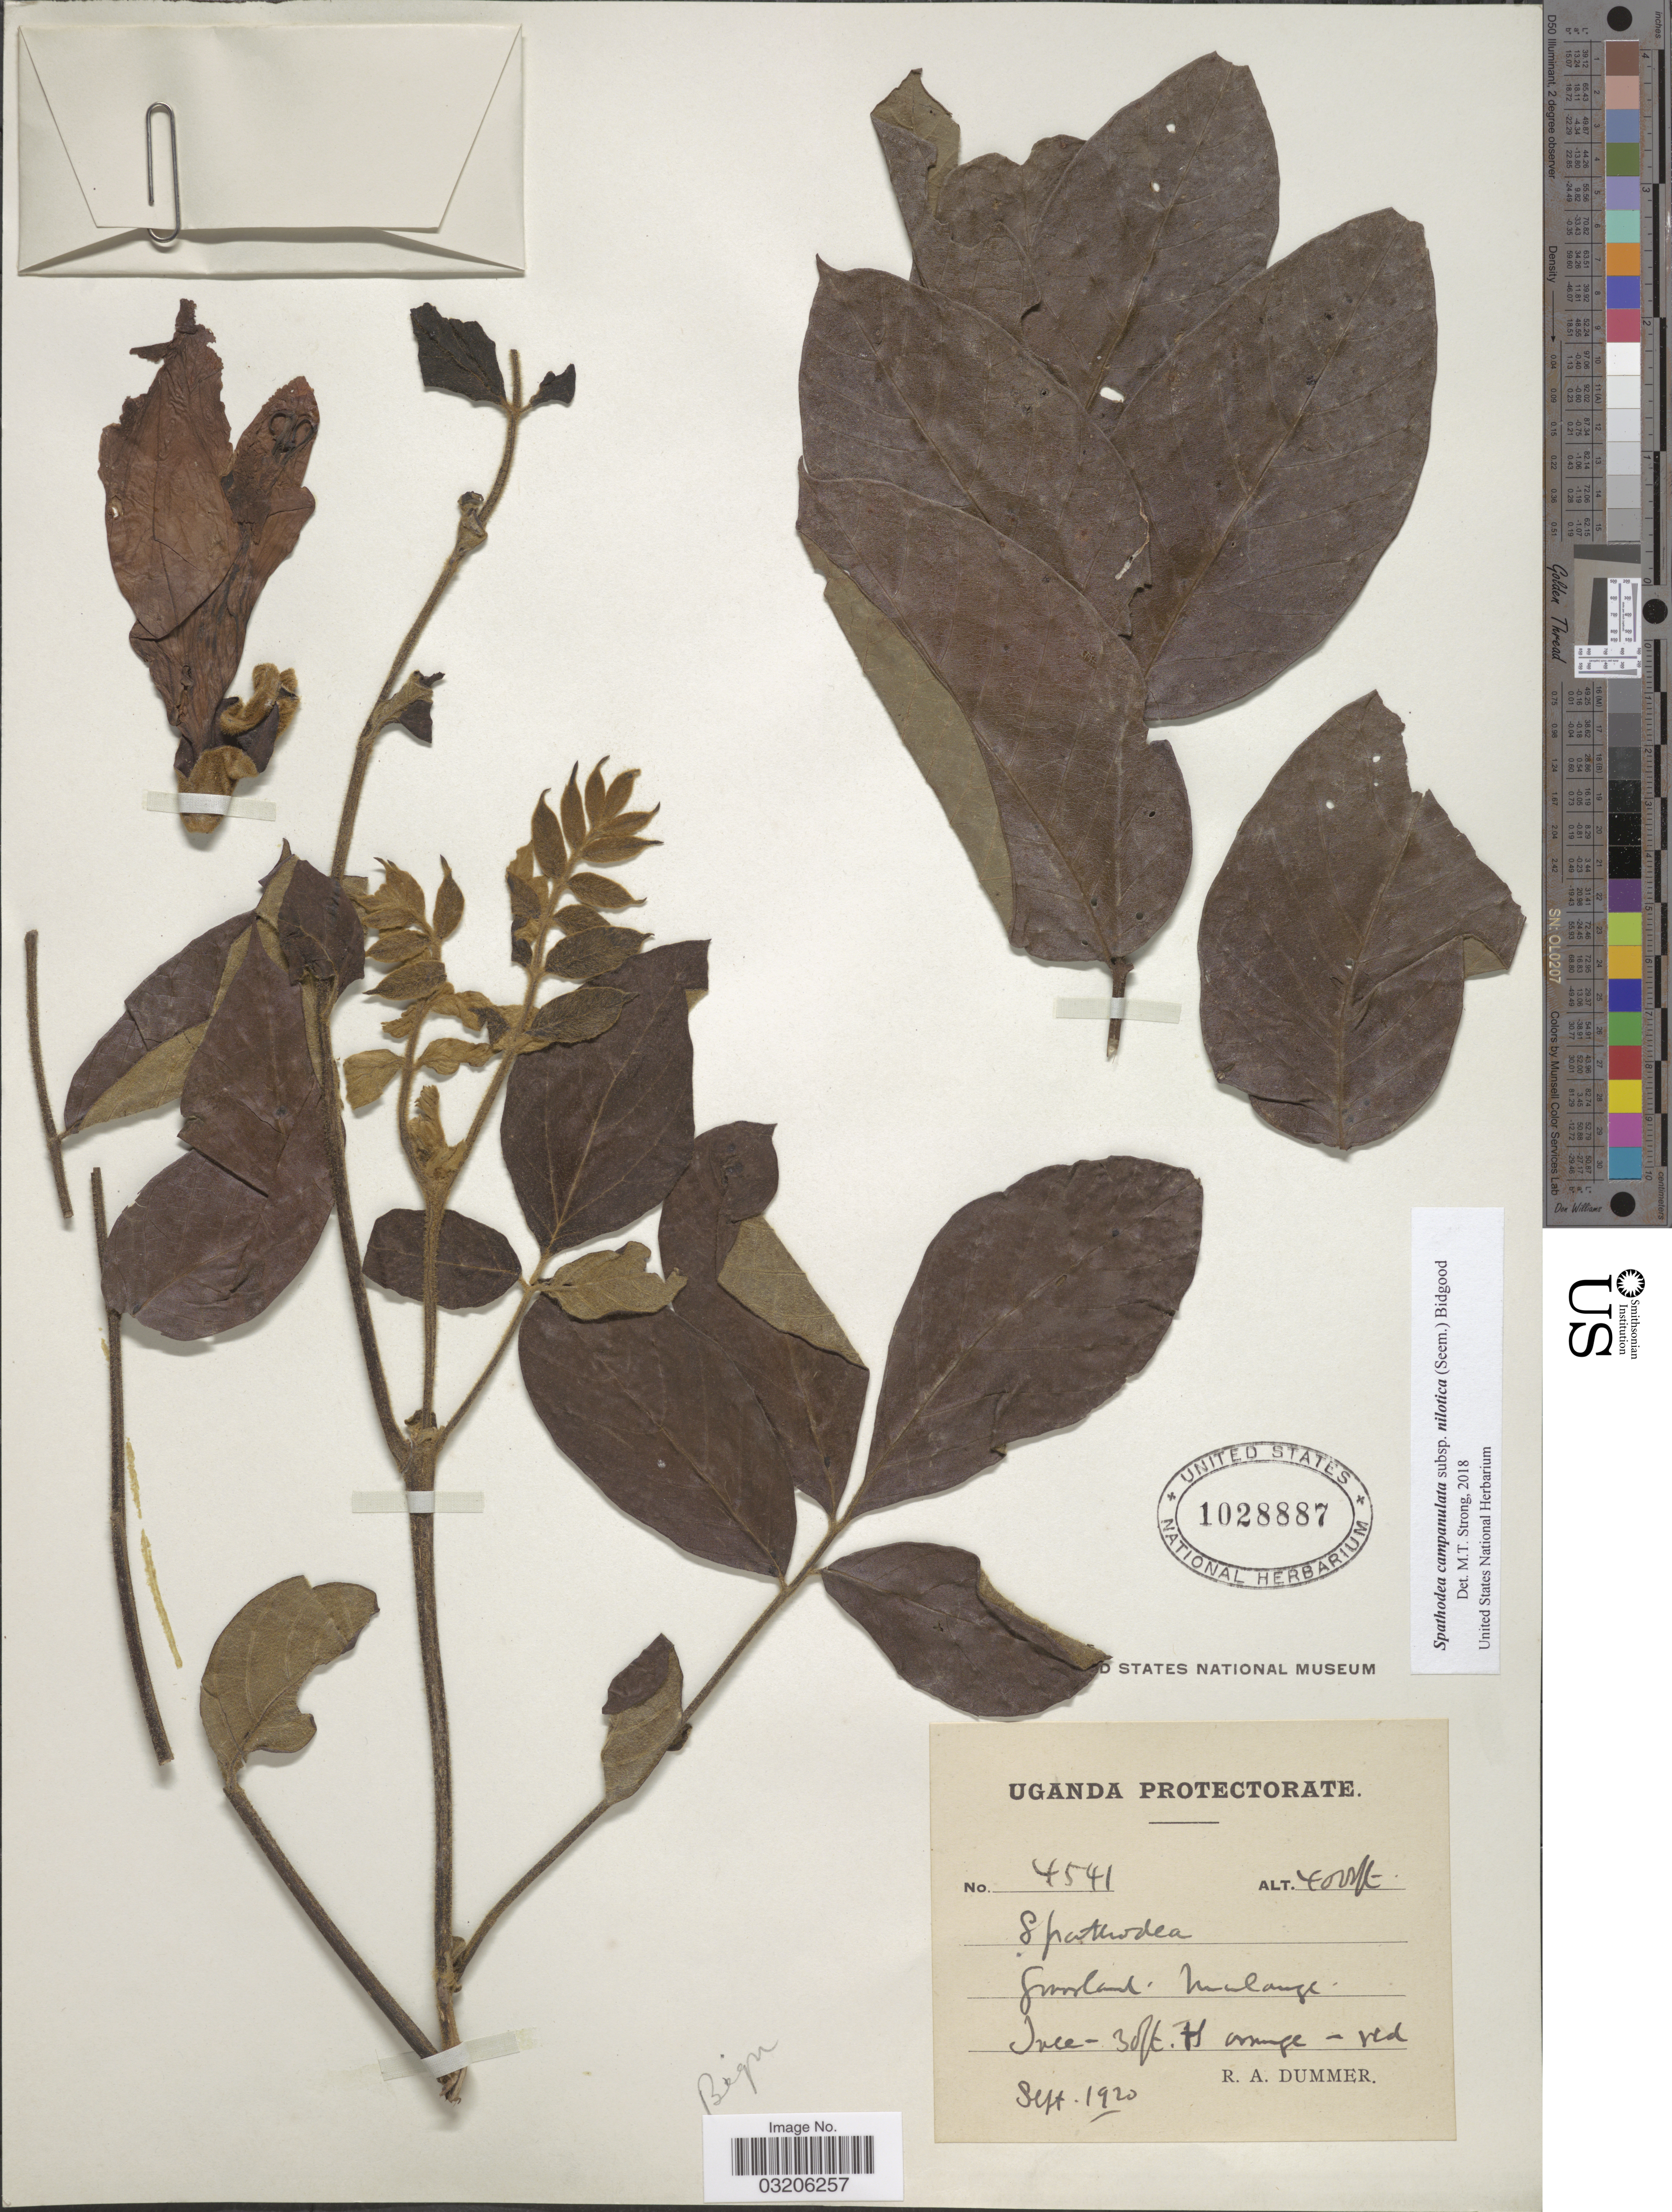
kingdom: Plantae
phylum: Tracheophyta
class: Magnoliopsida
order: Lamiales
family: Bignoniaceae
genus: Spathodea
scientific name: Spathodea campanulata subsp. nilotica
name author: (Seem.) Bidgood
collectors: R. Dümmer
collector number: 4541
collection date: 1920-09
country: Uganda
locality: Mulange.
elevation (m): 1219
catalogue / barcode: US 1028887